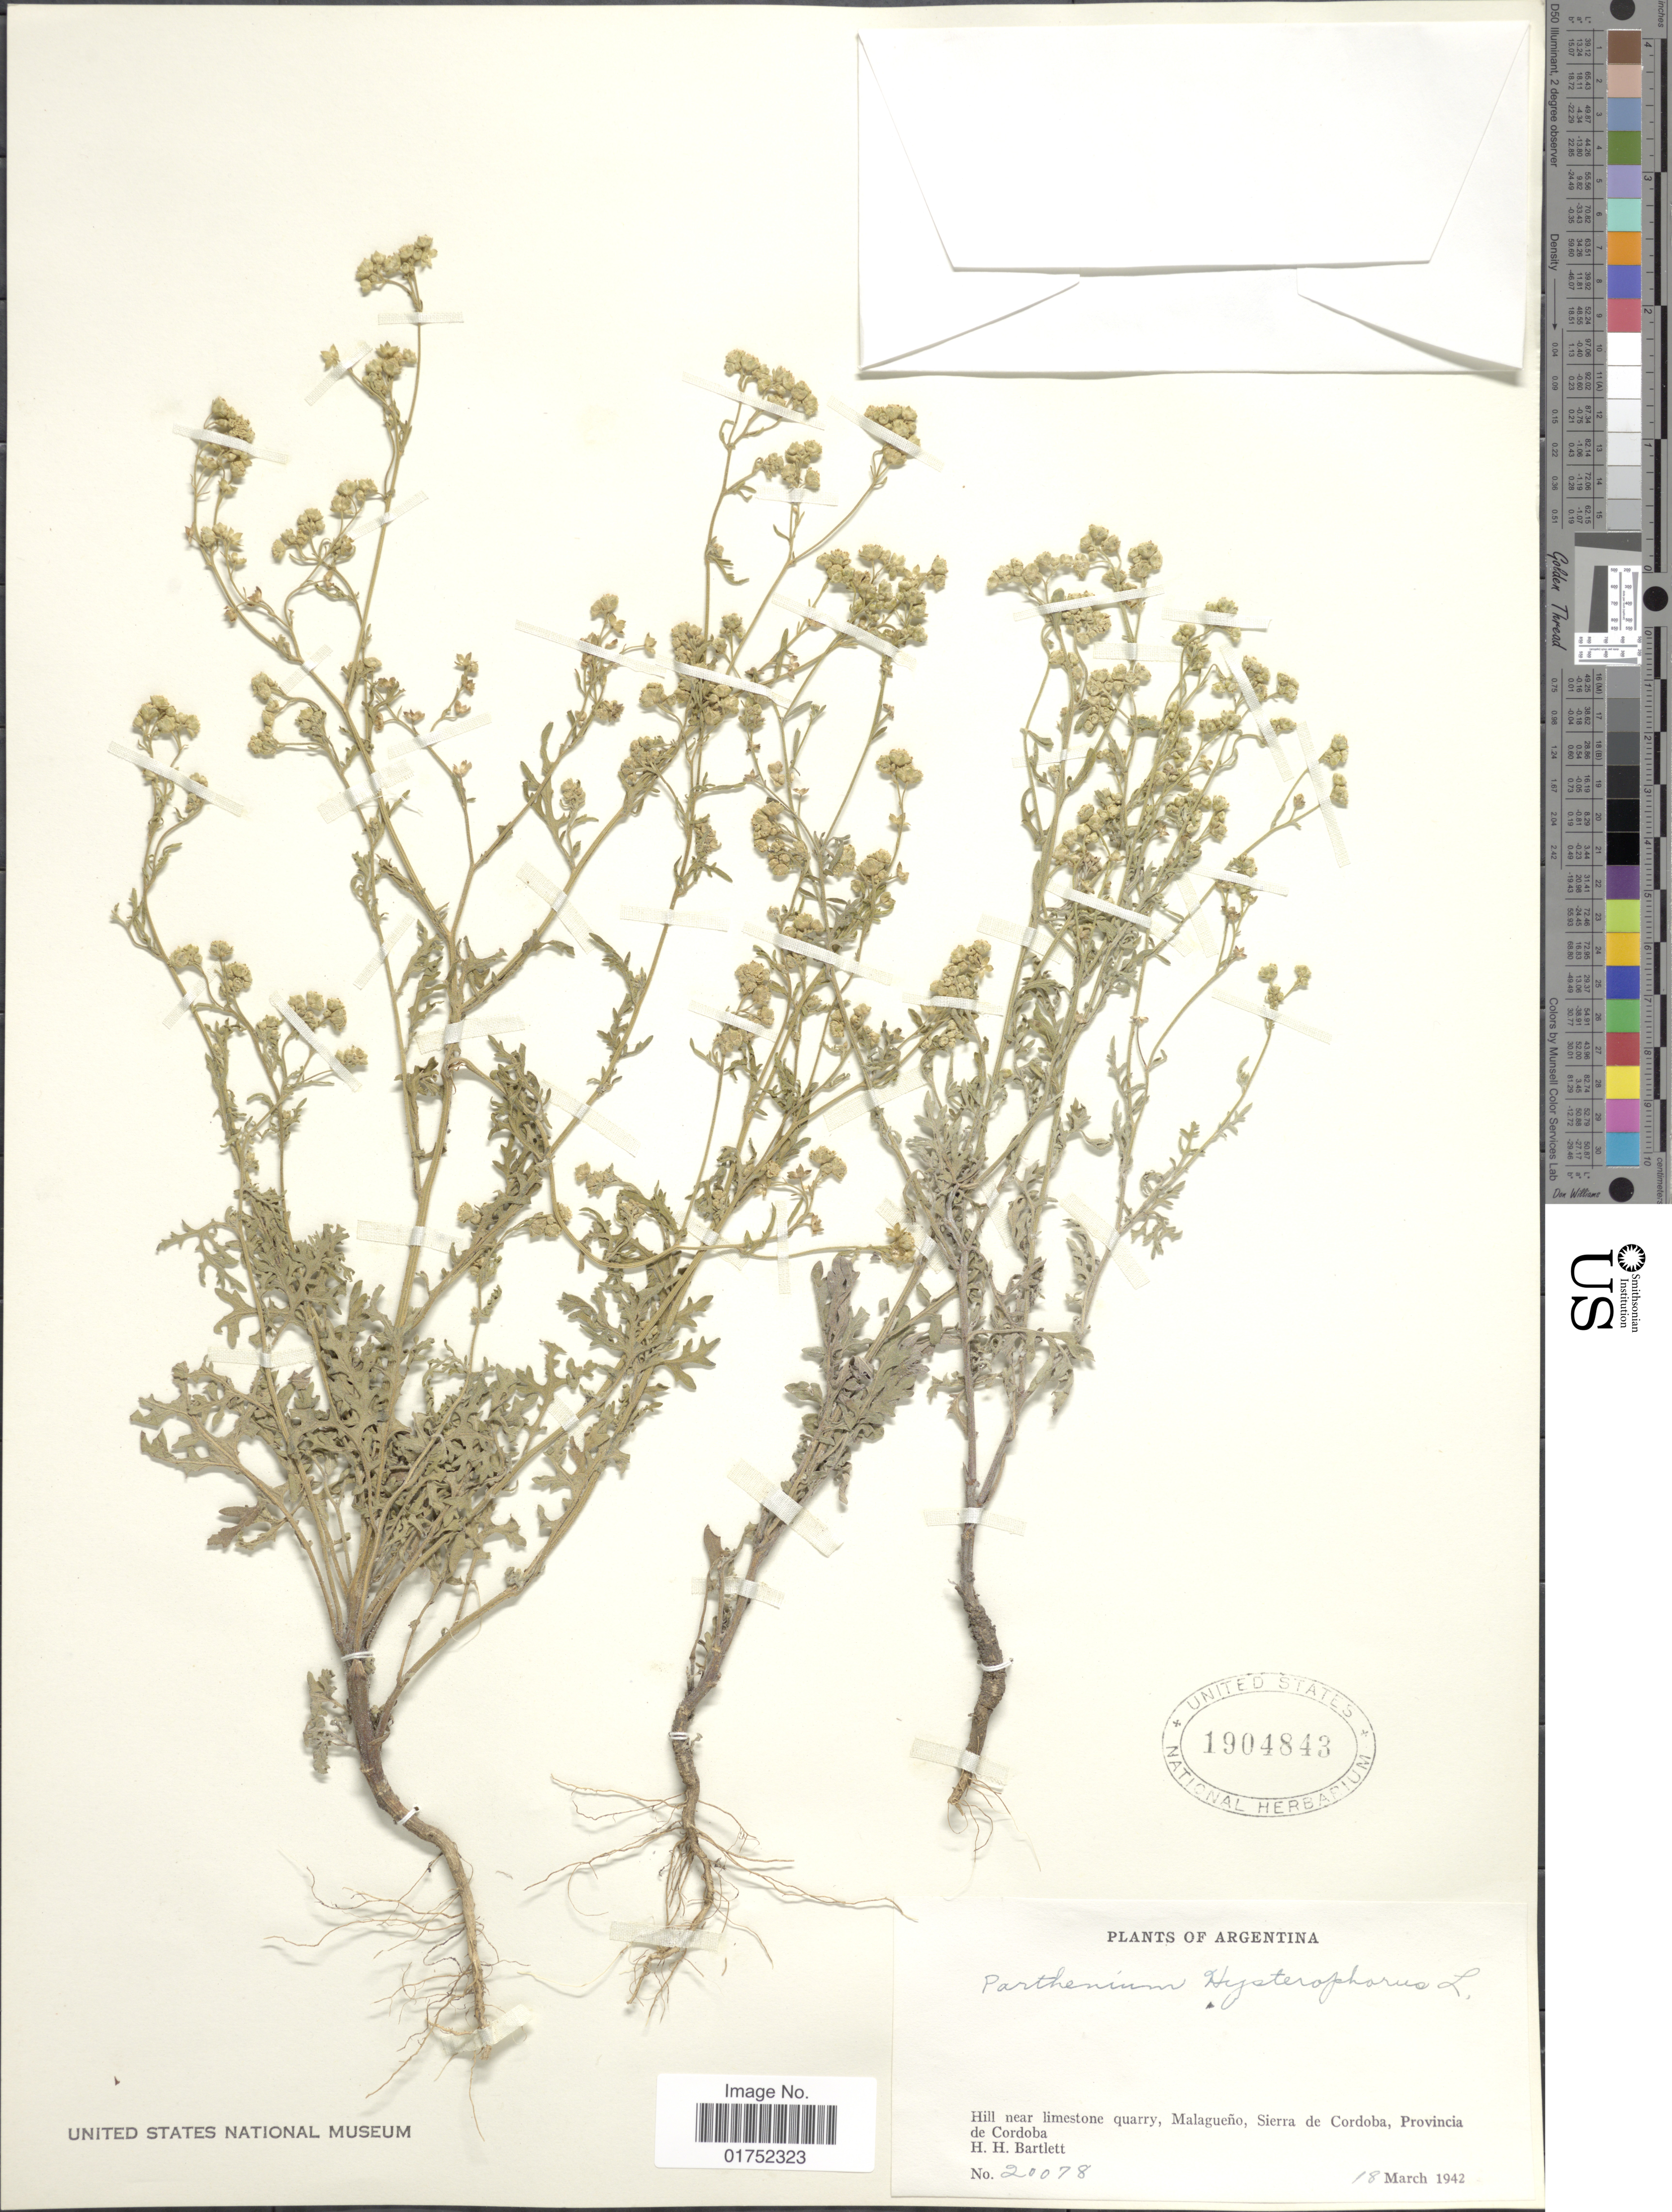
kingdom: Plantae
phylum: Tracheophyta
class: Magnoliopsida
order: Asterales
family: Asteraceae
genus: Parthenium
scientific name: Parthenium hysterophorus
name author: L.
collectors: H. H. Bartlett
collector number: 20078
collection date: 1942-03-18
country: Argentina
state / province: Cordoba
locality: Malagueno, Sierra de Cordoba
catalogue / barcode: US 1904843